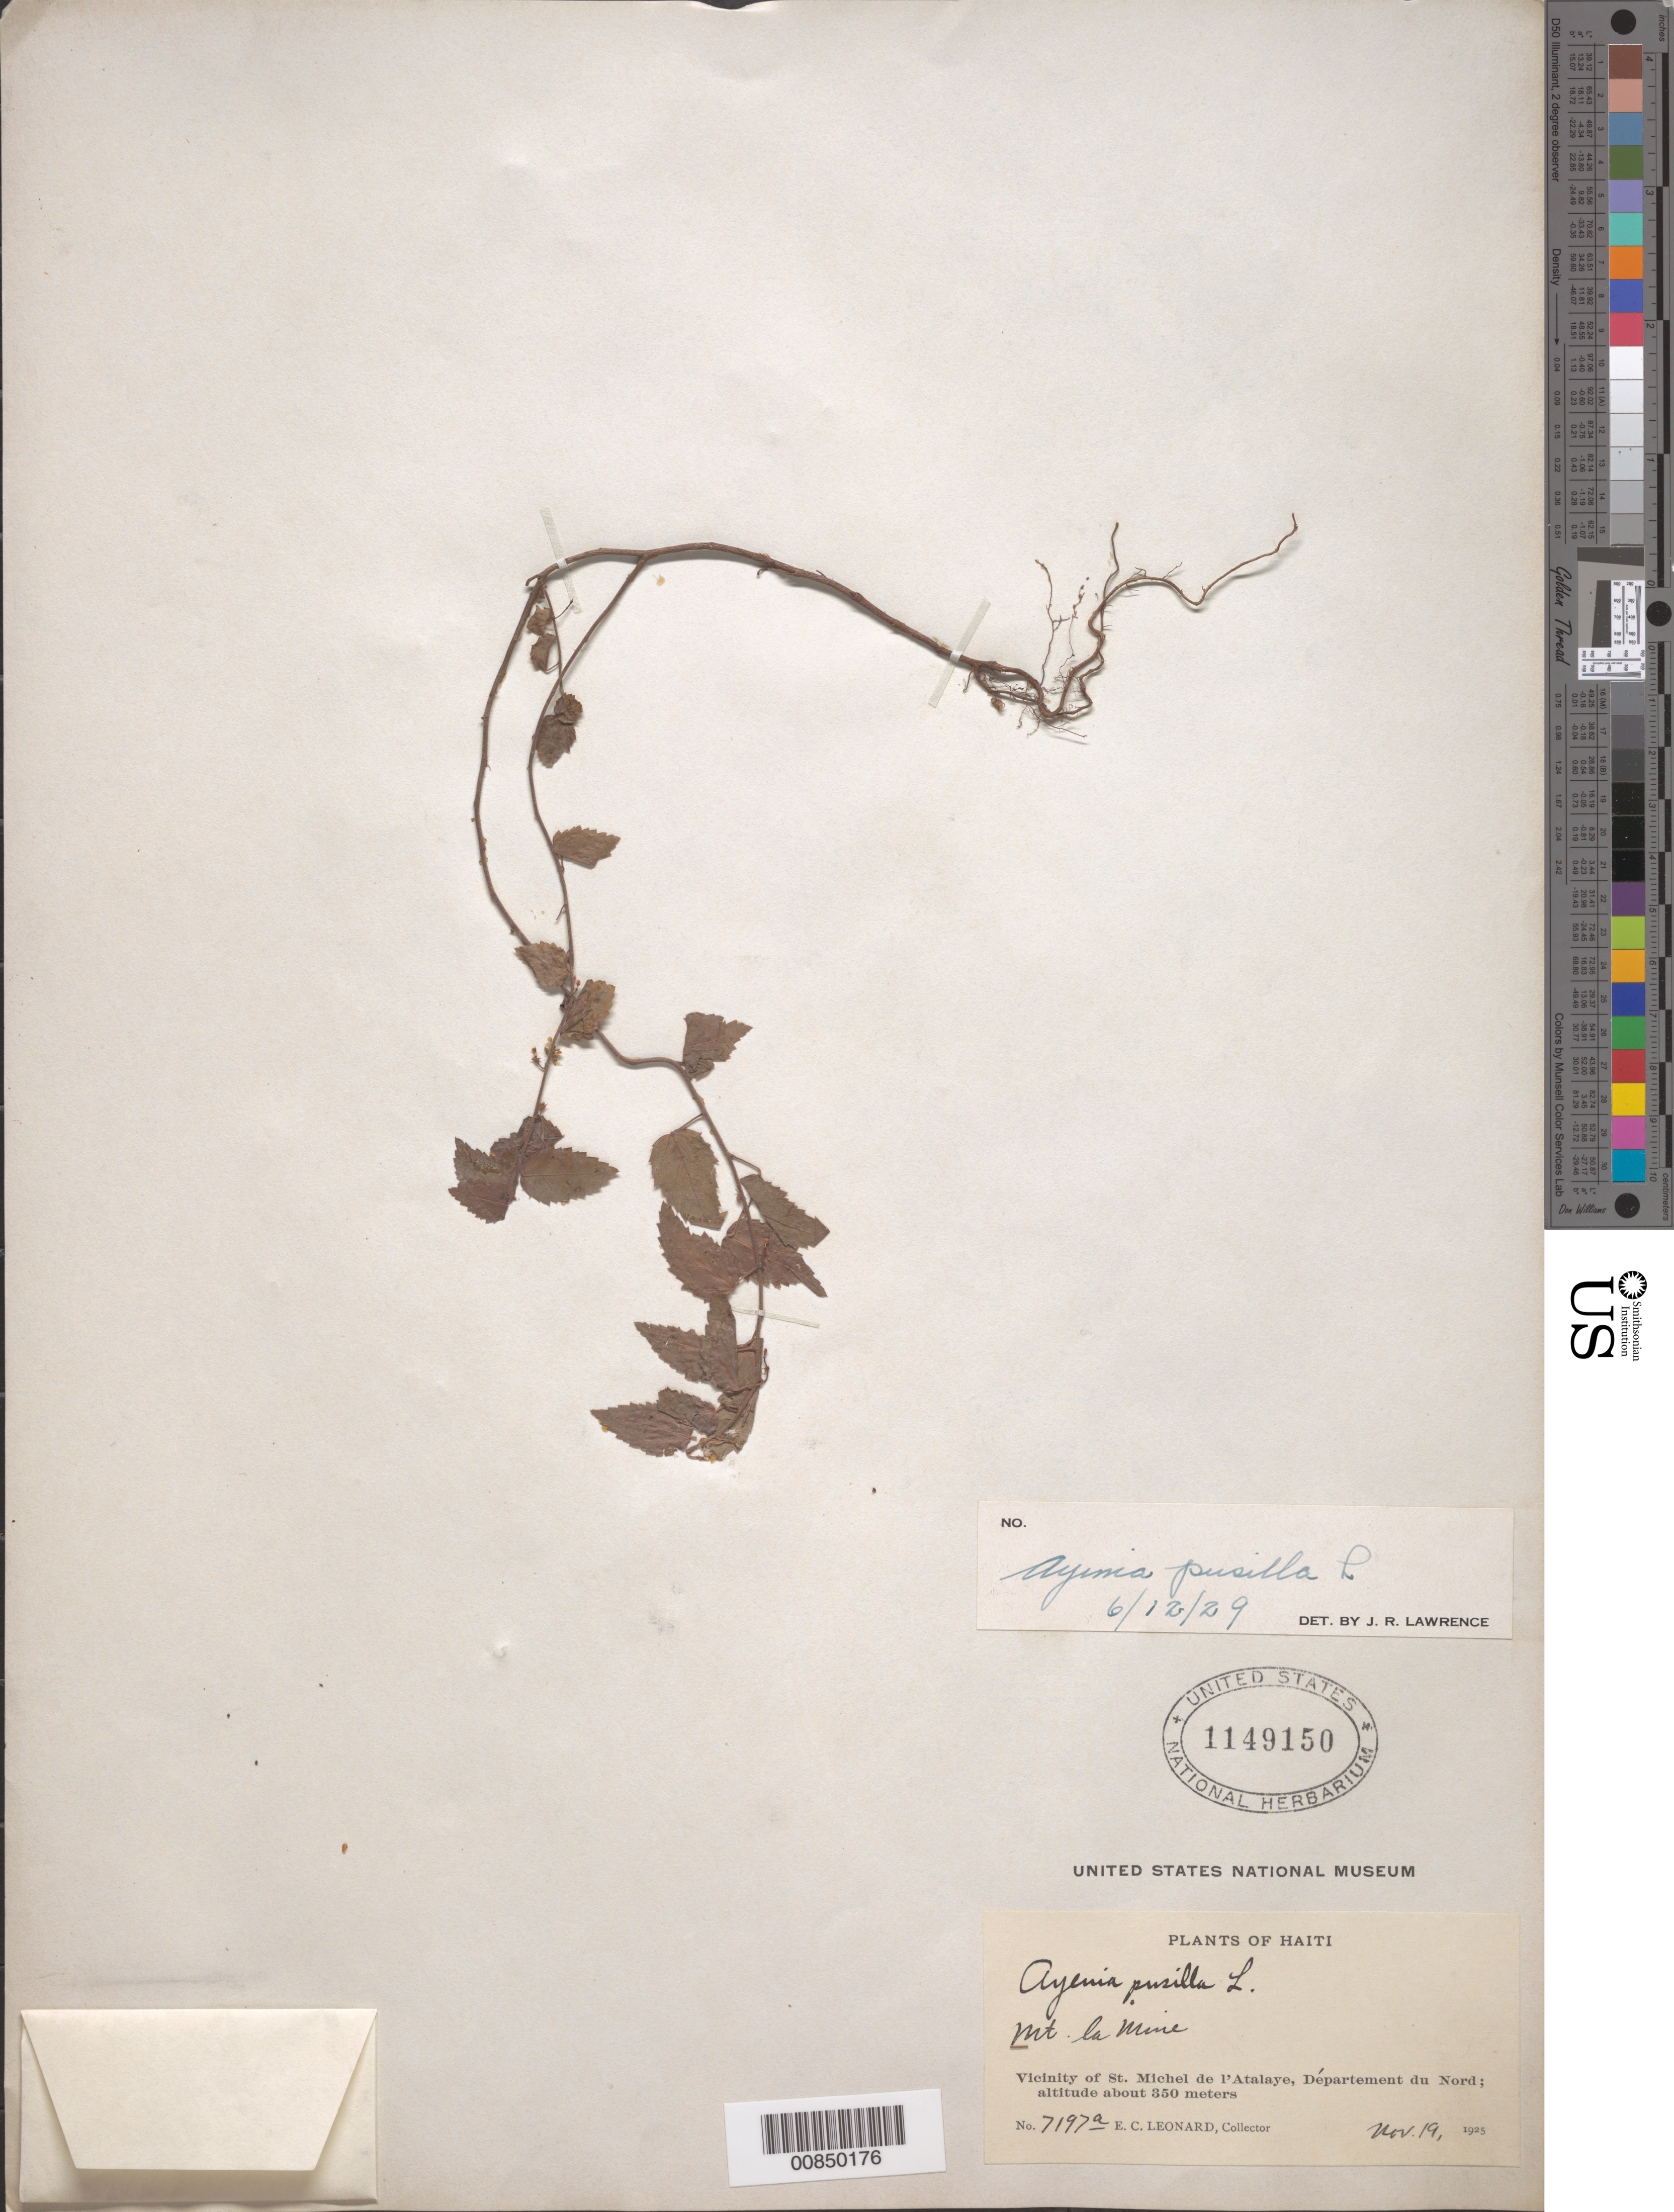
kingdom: Plantae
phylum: Tracheophyta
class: Magnoliopsida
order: Malvales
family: Malvaceae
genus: Ayenia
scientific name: Ayenia pusilla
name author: L.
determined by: Lawrence, J. R.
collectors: E. C. Leonard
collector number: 7197A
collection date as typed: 19 Nov 1925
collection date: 1925-11-19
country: Haiti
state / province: Artibonite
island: Hispaniola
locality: Vicinity of St. Michel de l'Atalaye, Mt. la Mine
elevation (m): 350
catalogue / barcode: US 1149150